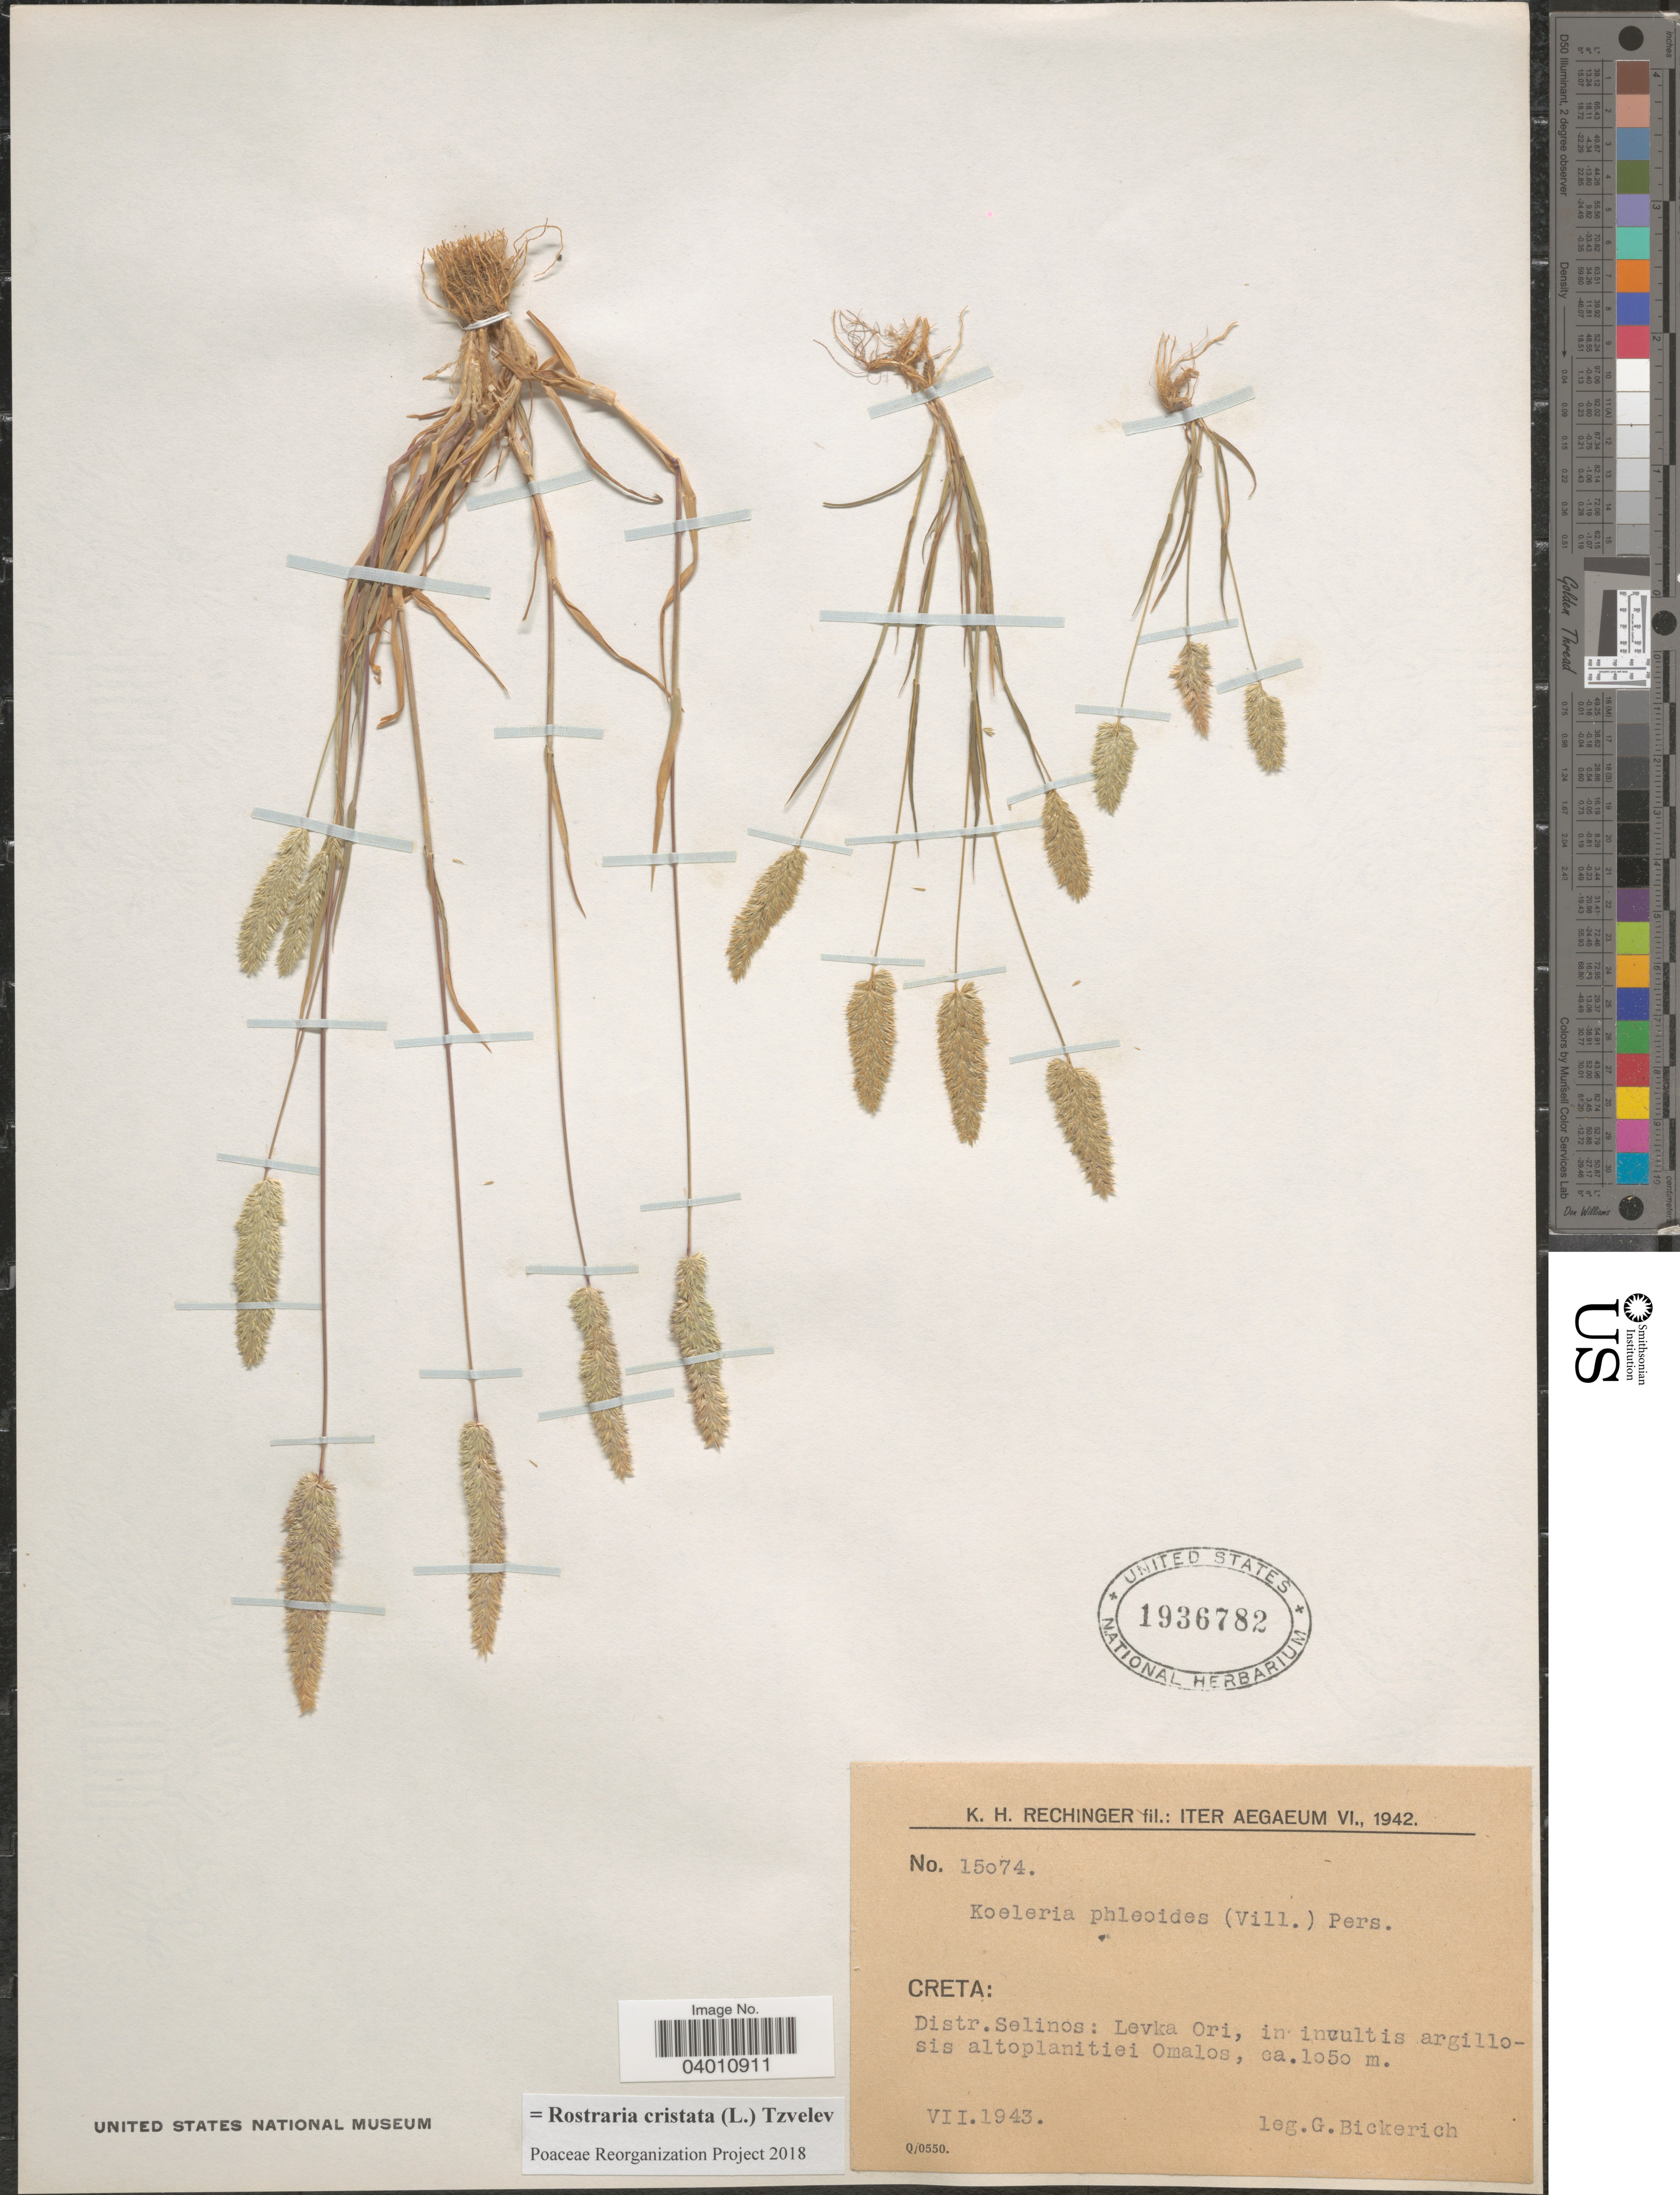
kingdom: Plantae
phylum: Tracheophyta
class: Liliopsida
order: Poales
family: Poaceae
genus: Rostraria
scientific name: Rostraria cristata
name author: (L.) Tzvelev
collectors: Bickerich, G.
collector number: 15074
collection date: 1943-07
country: Greece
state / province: Crete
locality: Creta: Distr. Selinos: Levka Ori, in incultis argillosis altoplanitiei Omalos.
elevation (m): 1050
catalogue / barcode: US 1936782